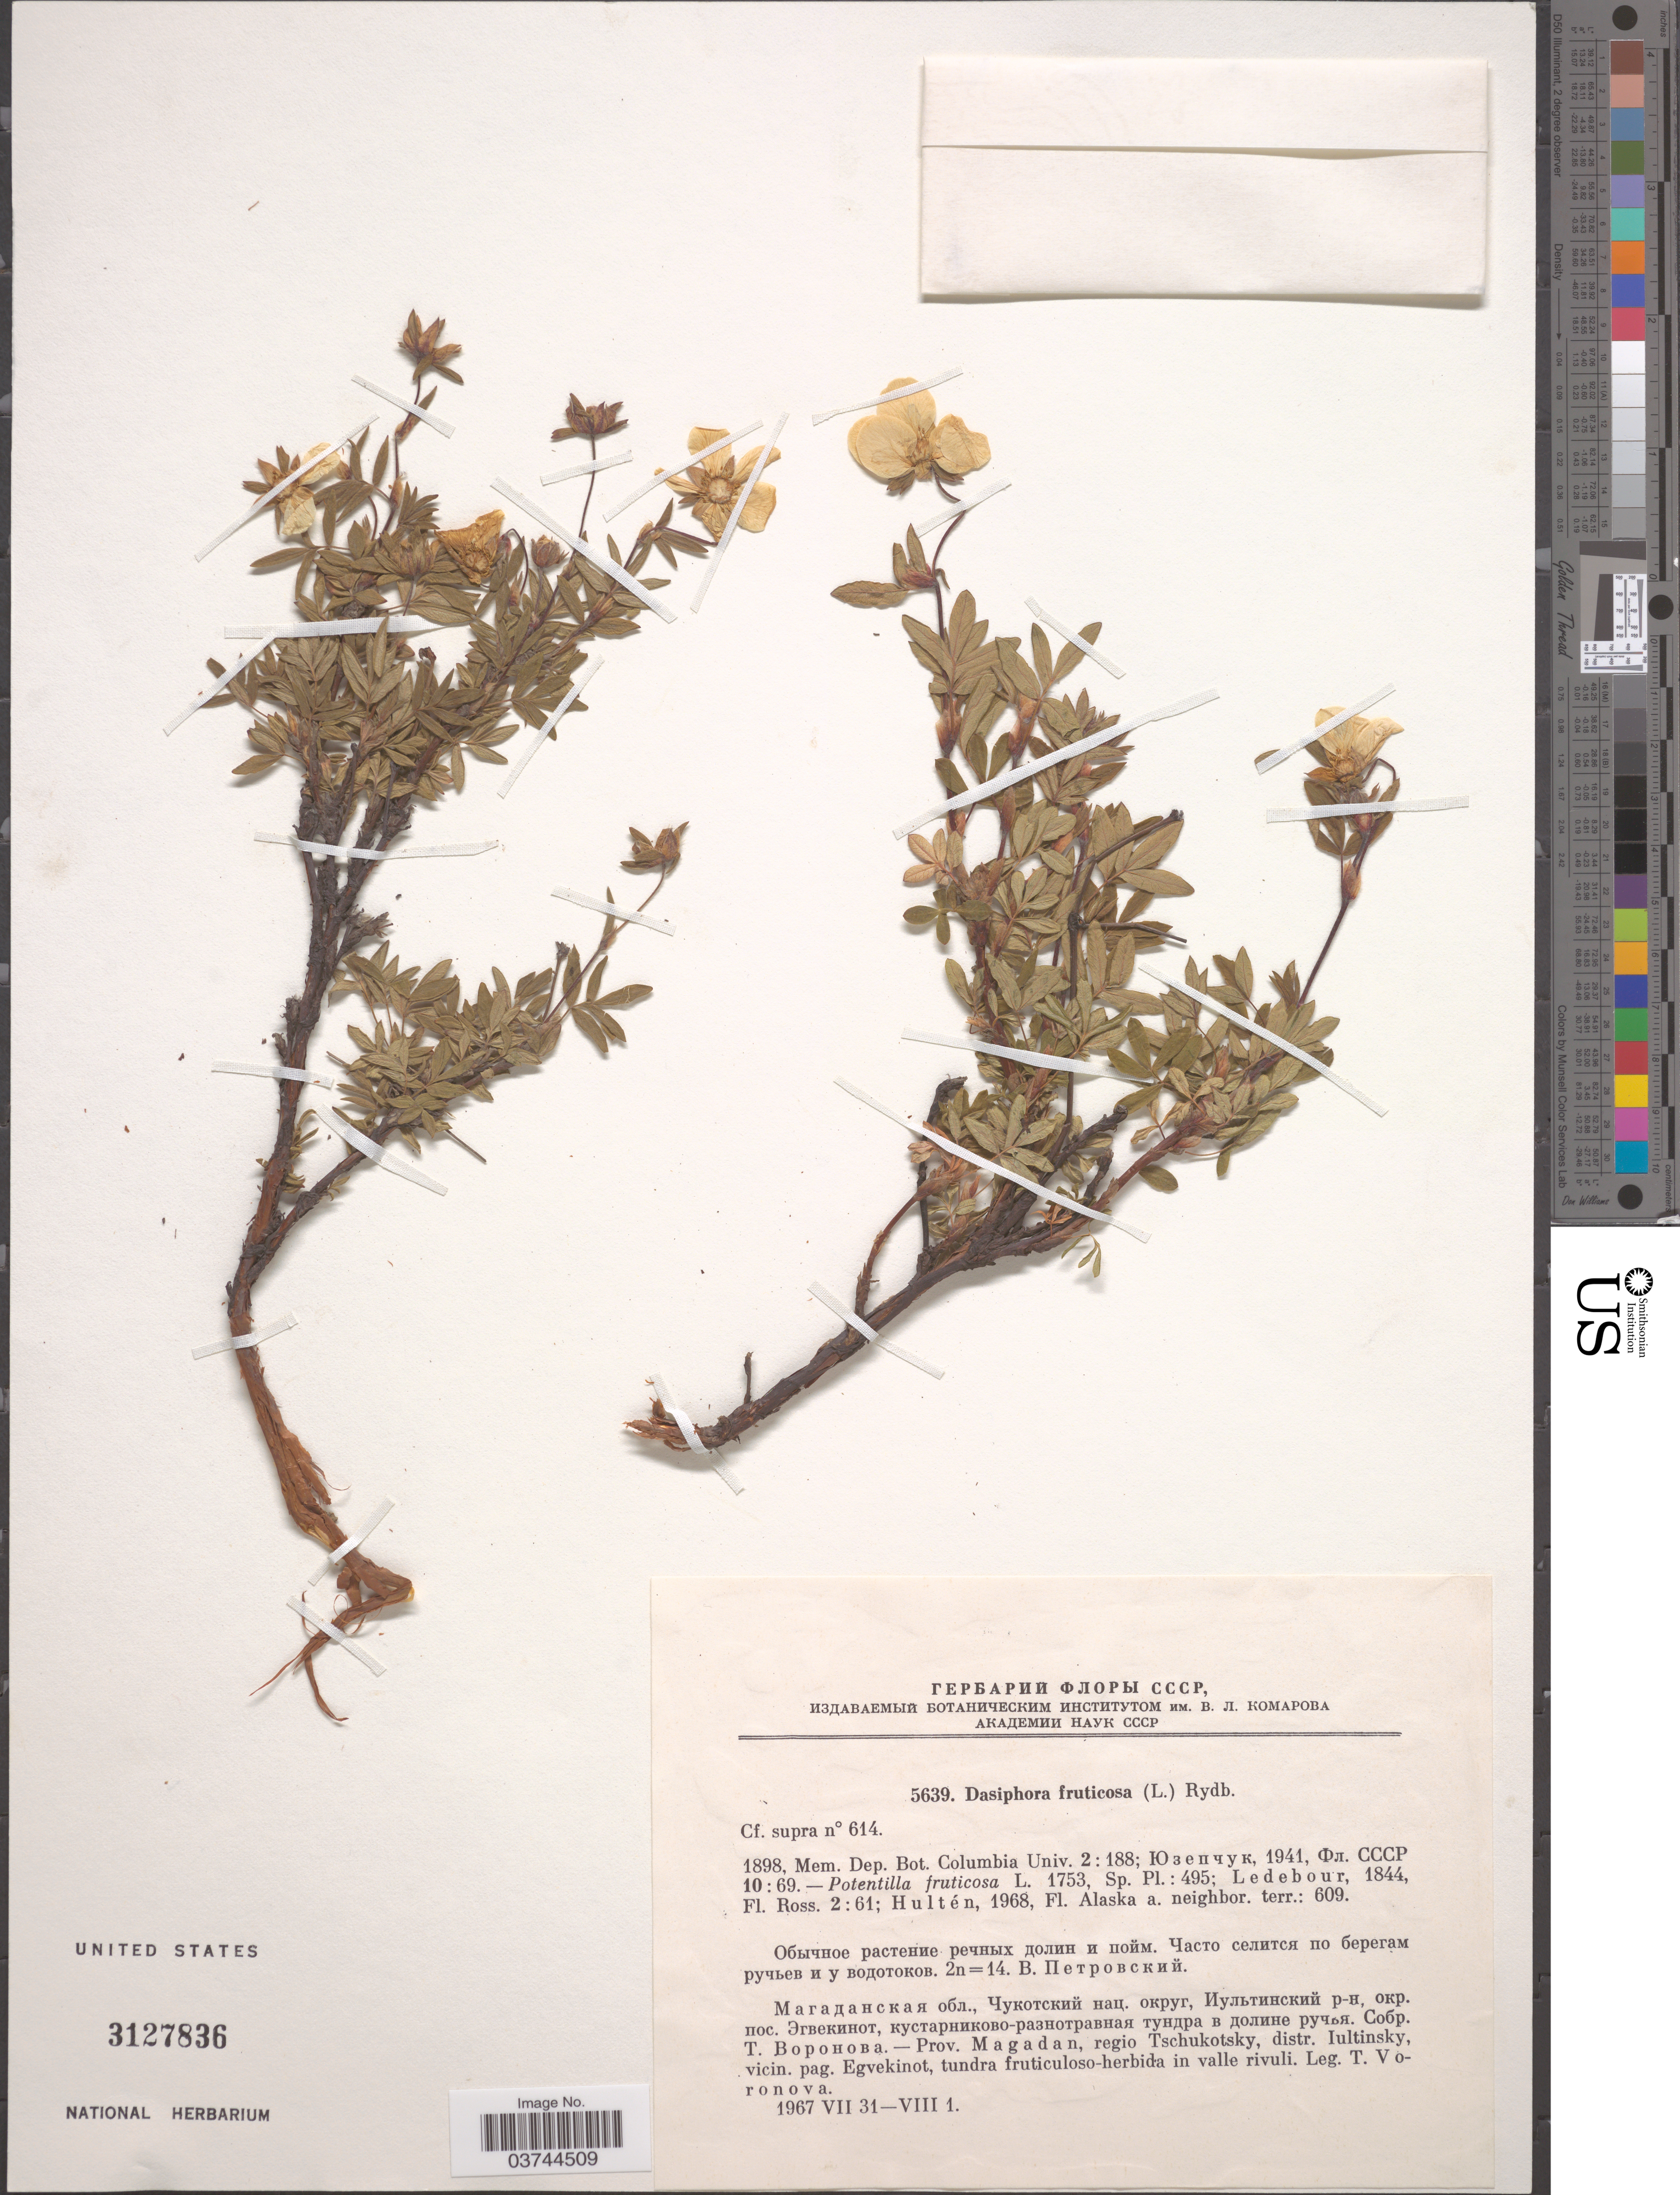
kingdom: Plantae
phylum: Tracheophyta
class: Magnoliopsida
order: Rosales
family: Rosaceae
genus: Dasiphora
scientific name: Dasiphora fruticosa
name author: (L.) Rydb.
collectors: T. Voronova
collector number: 5639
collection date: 1967-07-31/1967-08-01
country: Russian Federation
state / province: Magadan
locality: Regio Tschukotsky, distr. Iultinsky, vicin. pag. Egvekinot.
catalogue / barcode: US 3127836